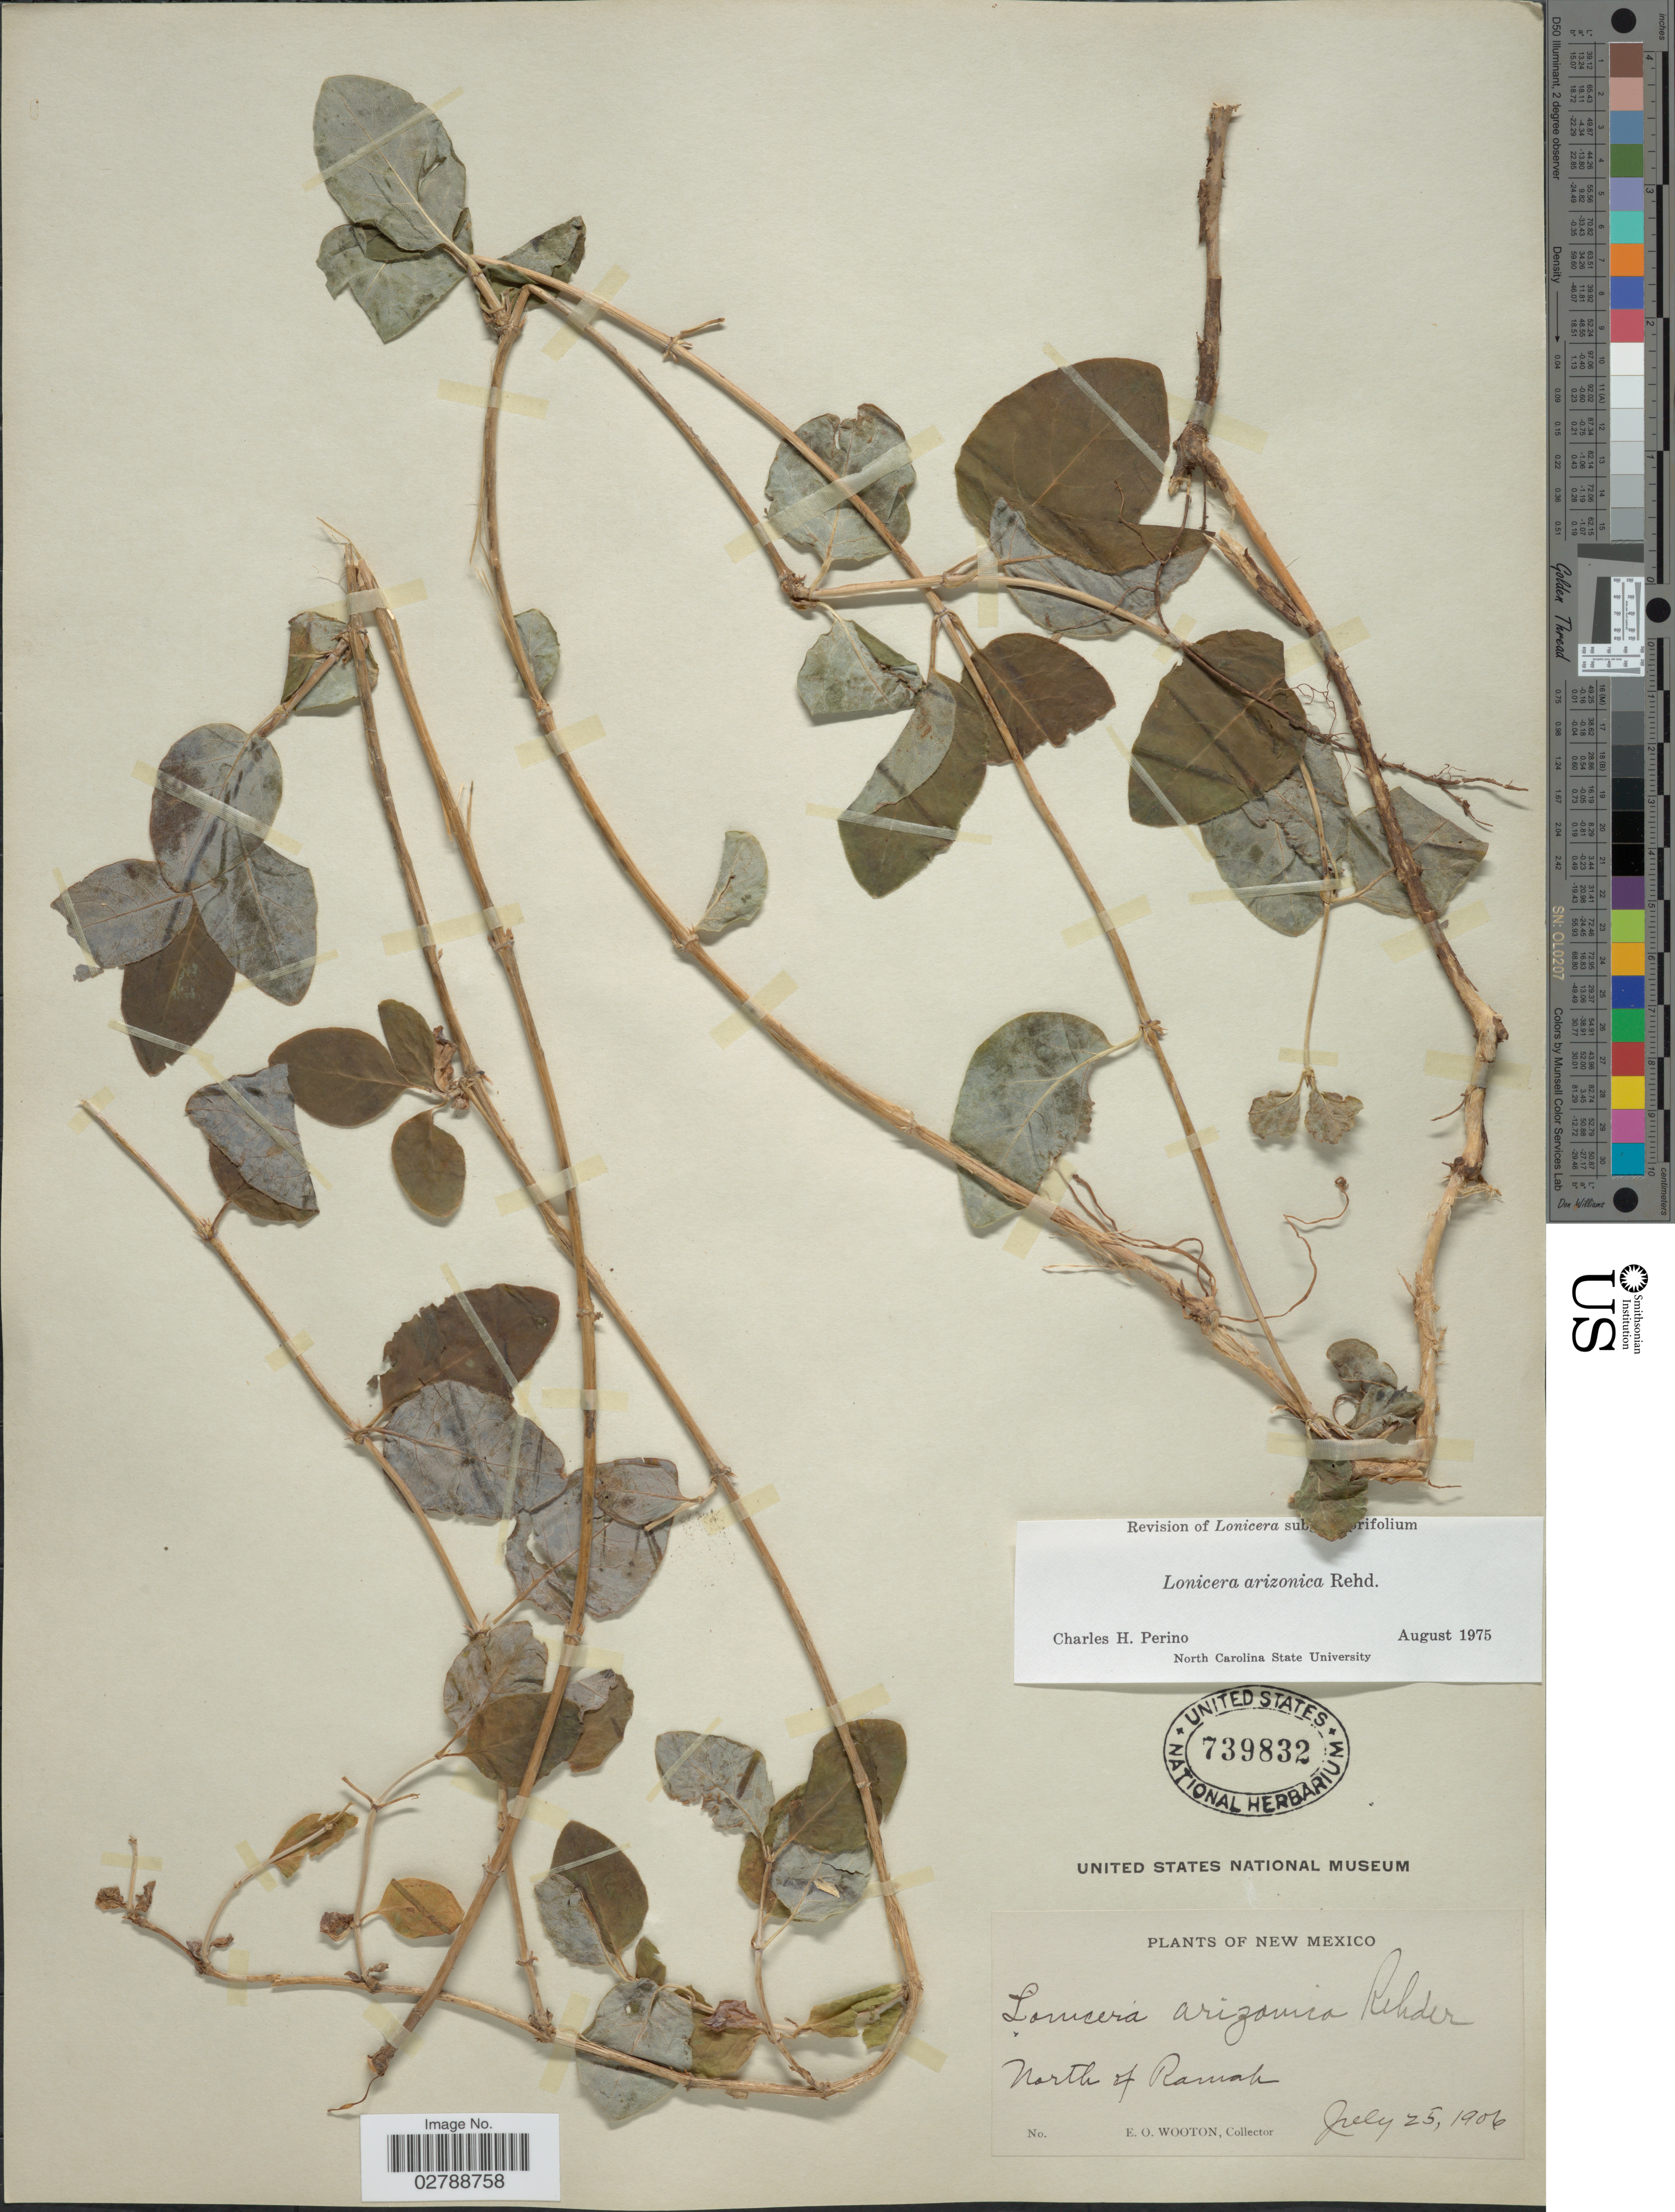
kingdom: Plantae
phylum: Tracheophyta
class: Magnoliopsida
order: Dipsacales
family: Caprifoliaceae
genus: Lonicera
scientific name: Lonicera arizonica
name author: Rehder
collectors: E. O. Wooton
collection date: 1906-07-25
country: United States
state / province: New Mexico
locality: North of Ranch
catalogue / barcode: US 739832